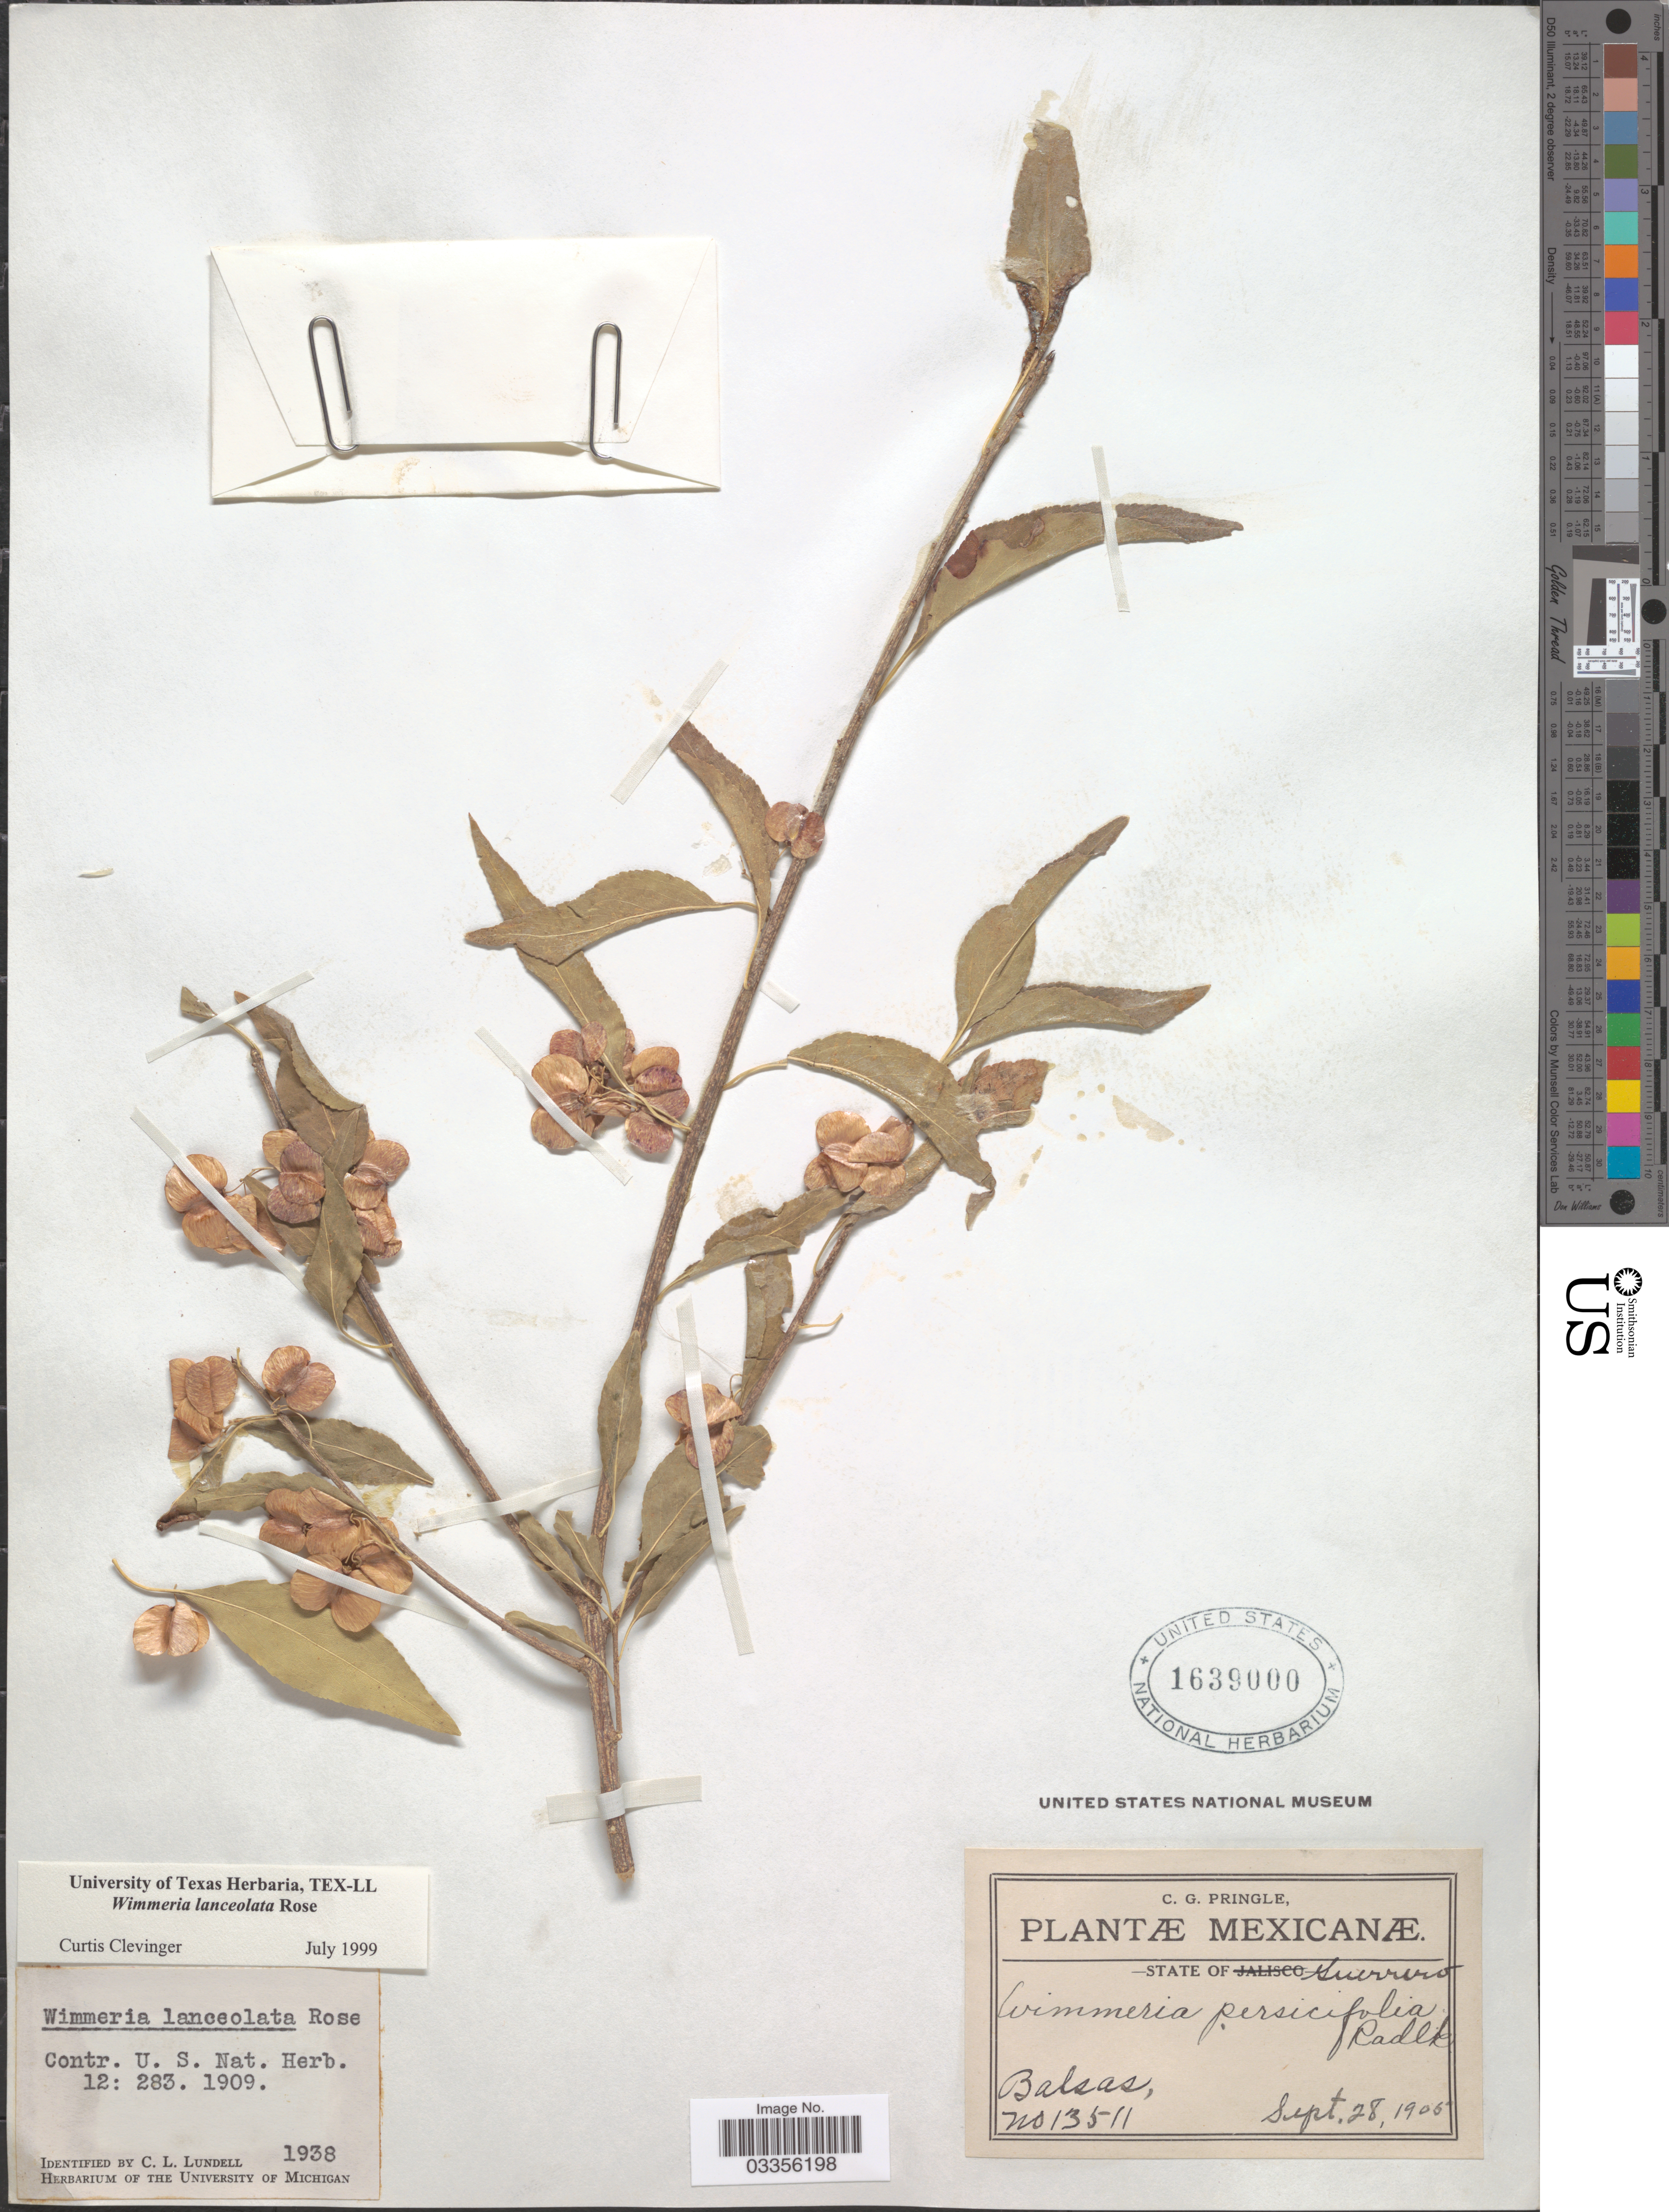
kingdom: Plantae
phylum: Tracheophyta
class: Magnoliopsida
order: Celastrales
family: Celastraceae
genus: Wimmeria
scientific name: Wimmeria lanceolata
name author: Rose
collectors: C. G. Pringle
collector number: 13511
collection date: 1905-09-28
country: Mexico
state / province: Guerrero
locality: Balsas.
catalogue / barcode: US 1639000